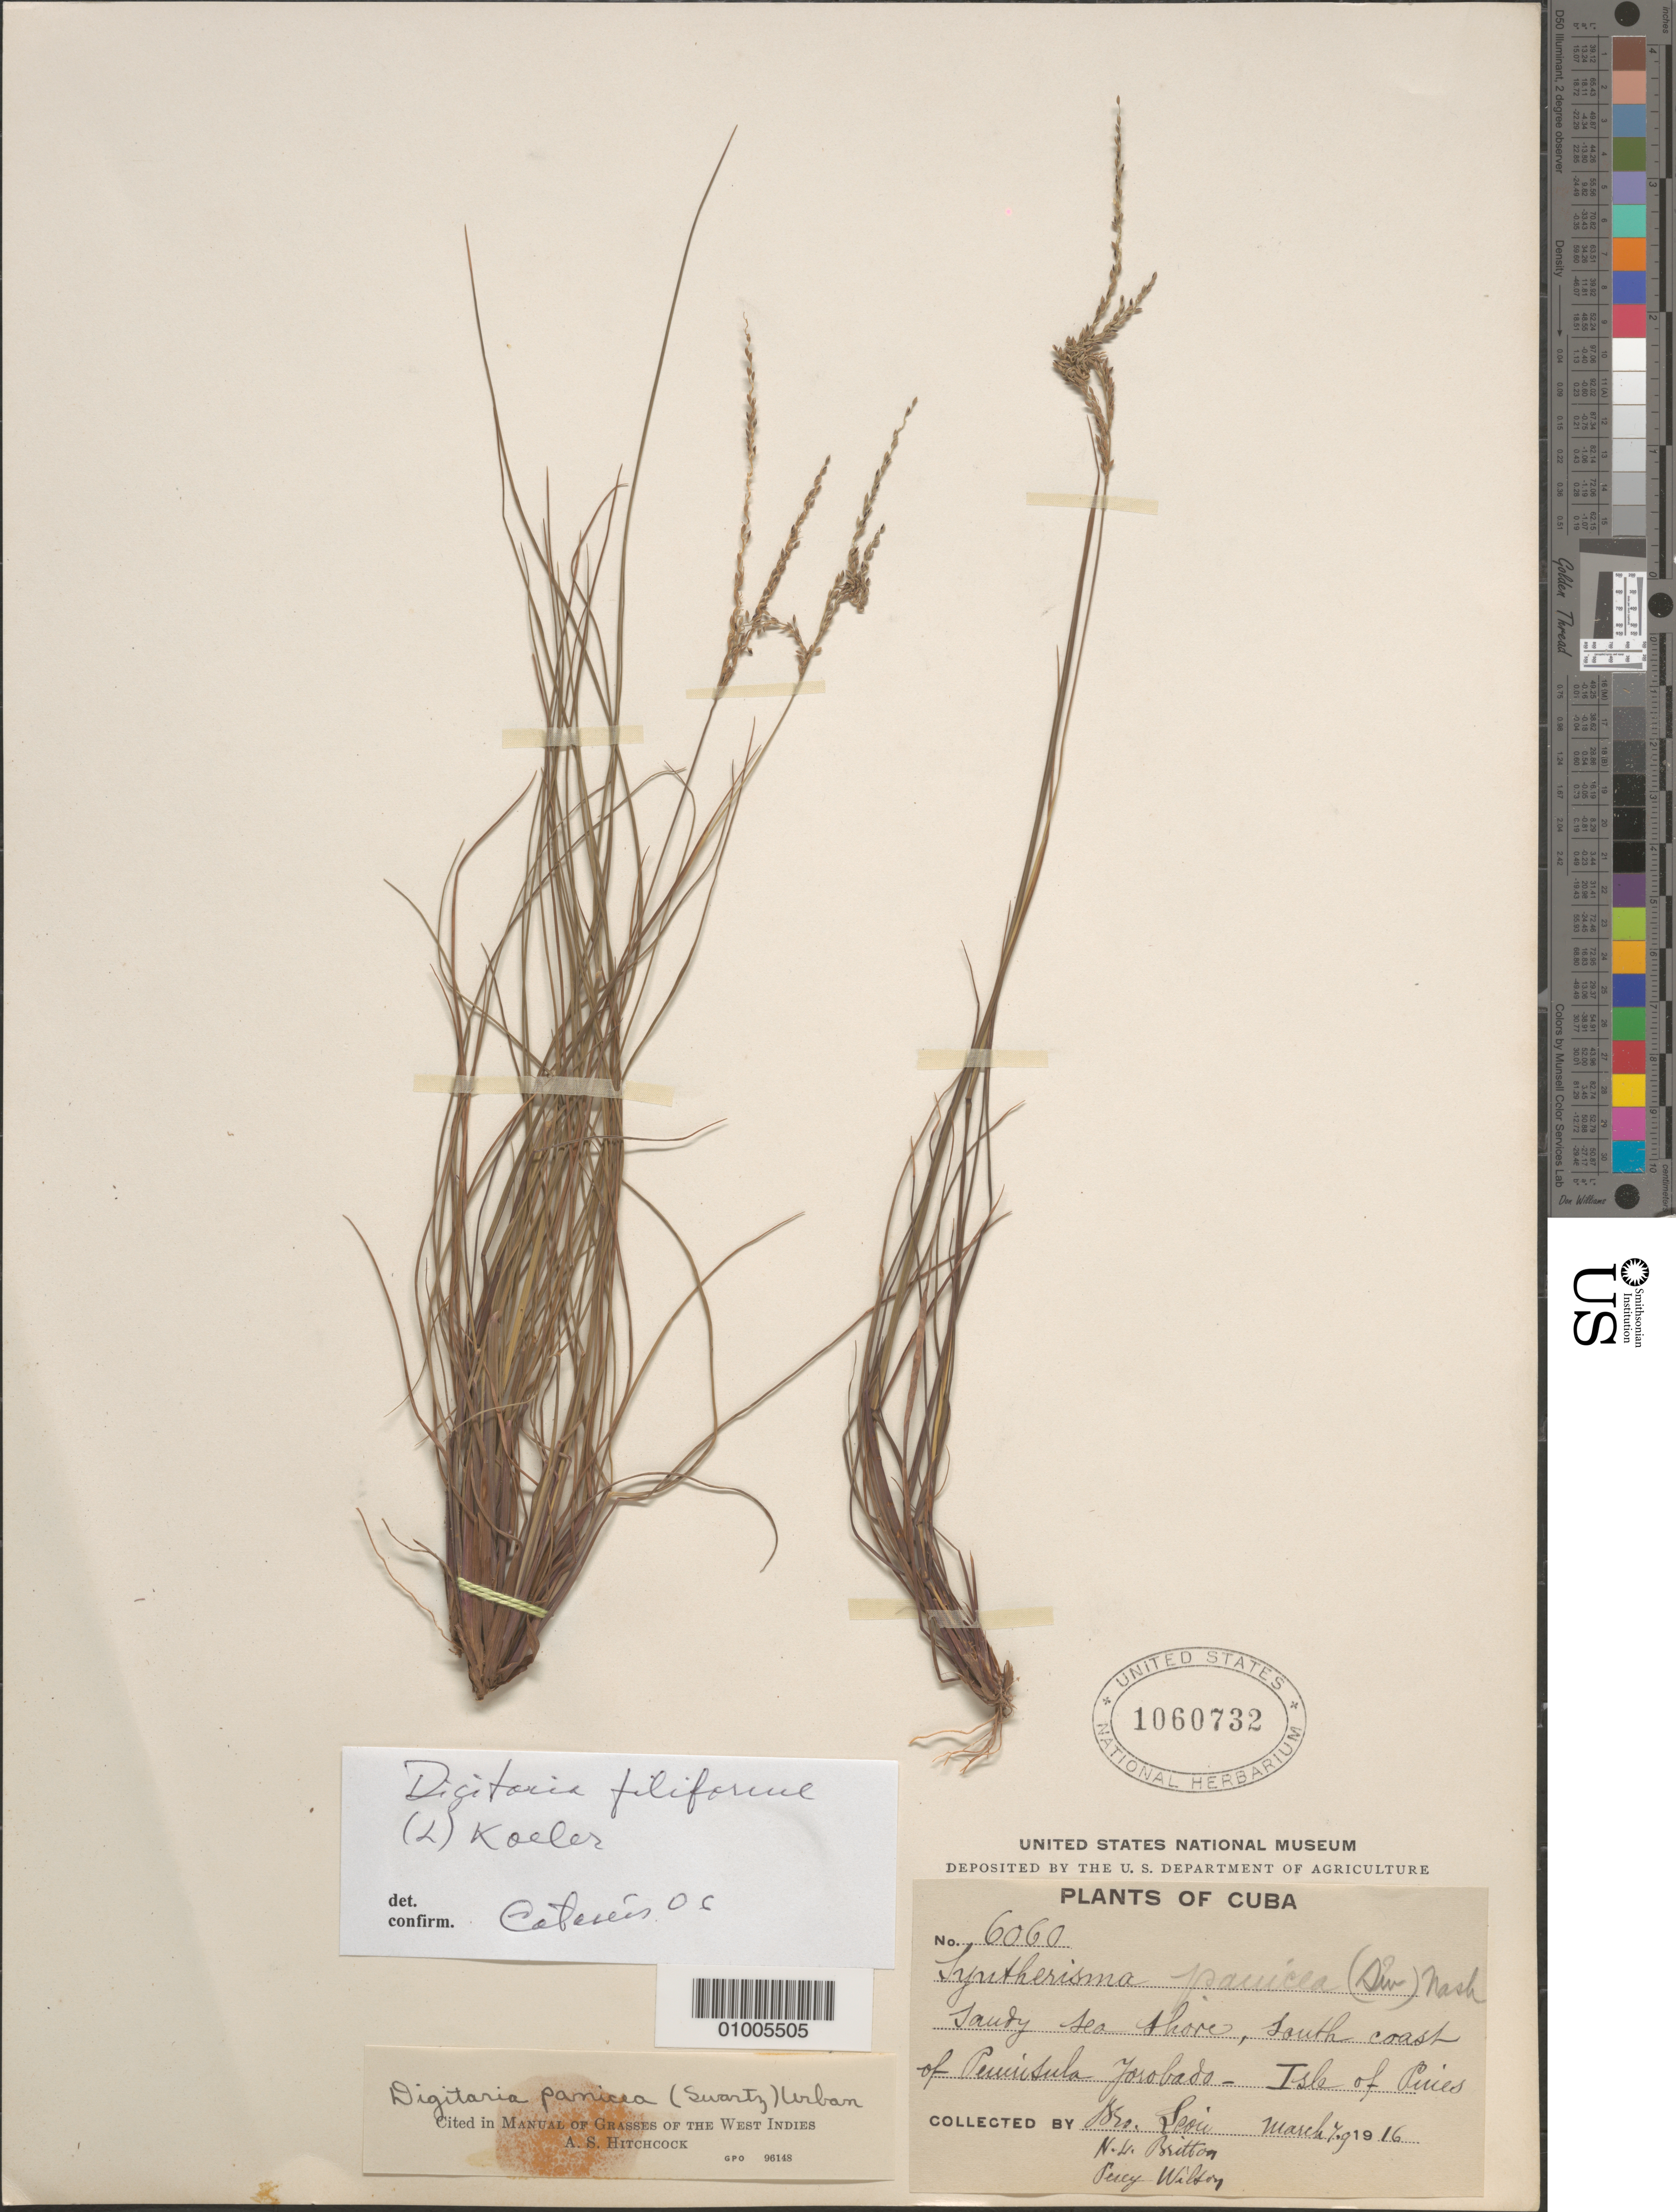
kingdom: Plantae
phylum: Tracheophyta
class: Liliopsida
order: Poales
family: Poaceae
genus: Digitaria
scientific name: Digitaria filiformis var. filiformis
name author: (L.) Koeler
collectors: Bro. León, N. Britton & -- Wilson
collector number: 6060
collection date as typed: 07 Mar 1916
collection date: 1916-03-07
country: Cuba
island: Cuba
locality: sea shore, South coast of peninsula Josobado- Isle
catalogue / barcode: US 1060732